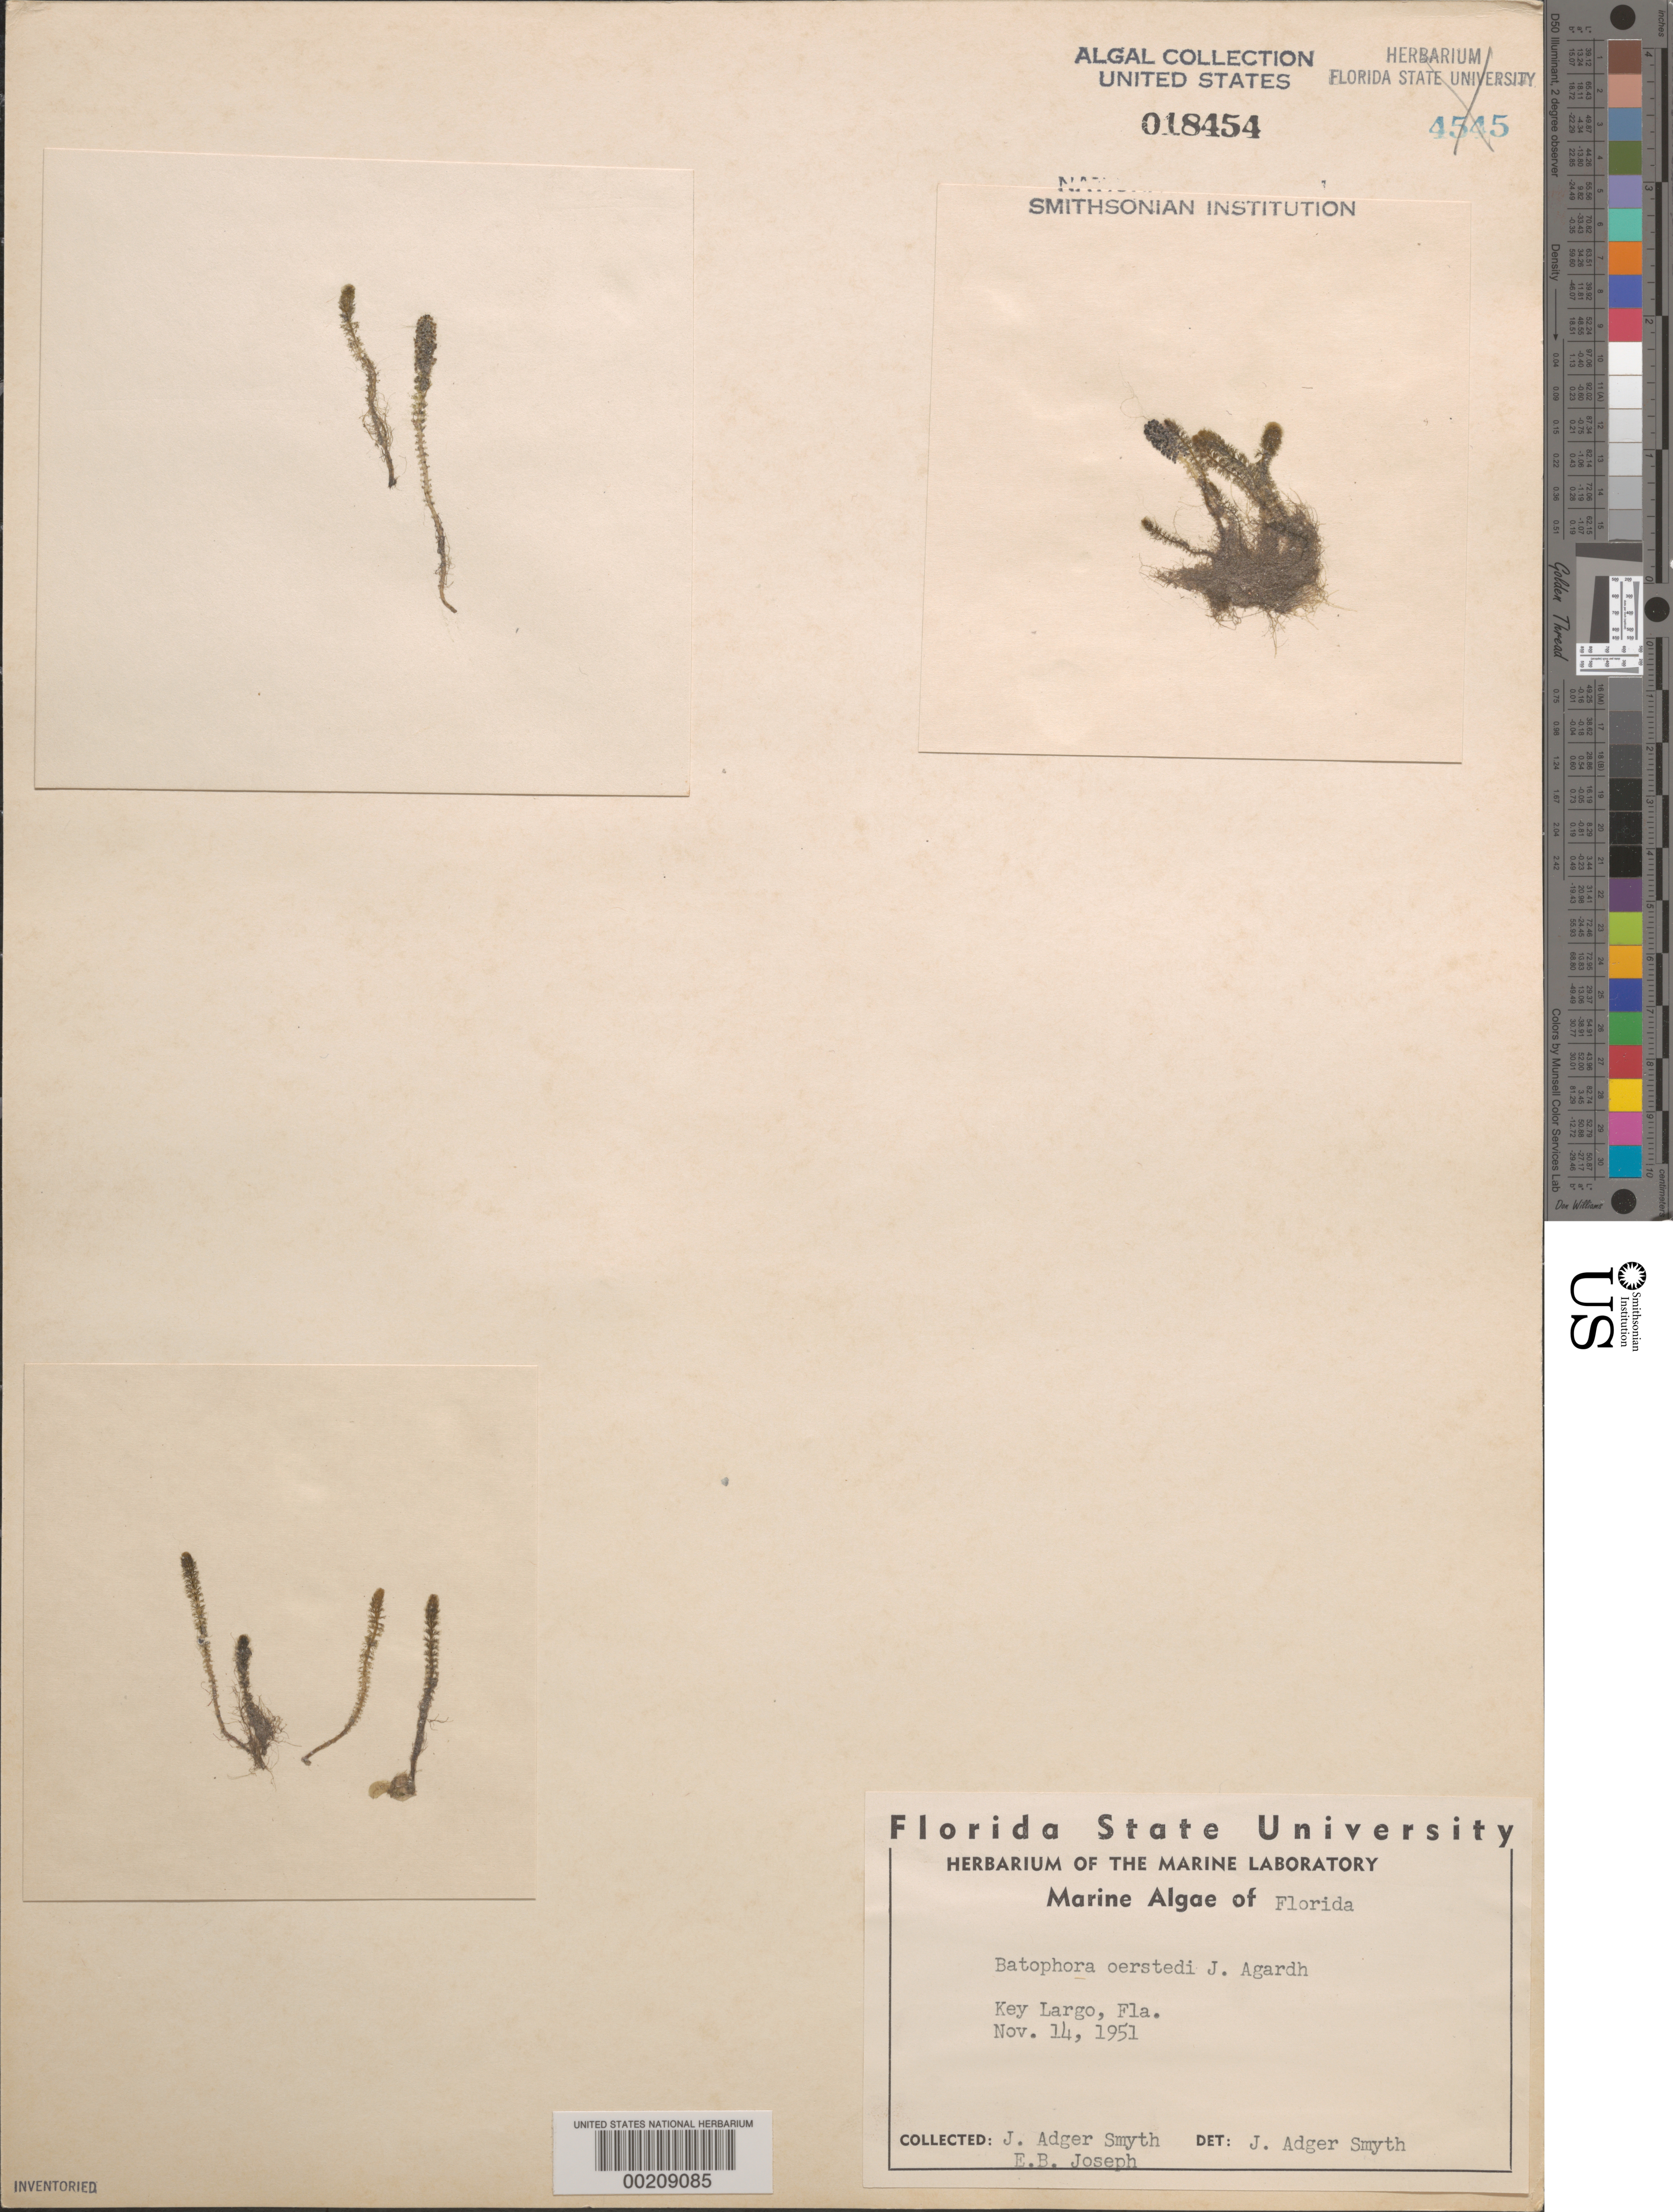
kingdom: Plantae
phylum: Chlorophyta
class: Ulvophyceae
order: Dasycladales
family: Dasycladaceae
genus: Batophora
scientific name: Batophora oerstedii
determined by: Smyth, J. A.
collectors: J. Smyth & E. Joseph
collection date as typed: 14 Nov 1951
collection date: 1951-11-14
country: United States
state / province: Florida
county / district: Monroe County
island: Key Largo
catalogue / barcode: US 18454